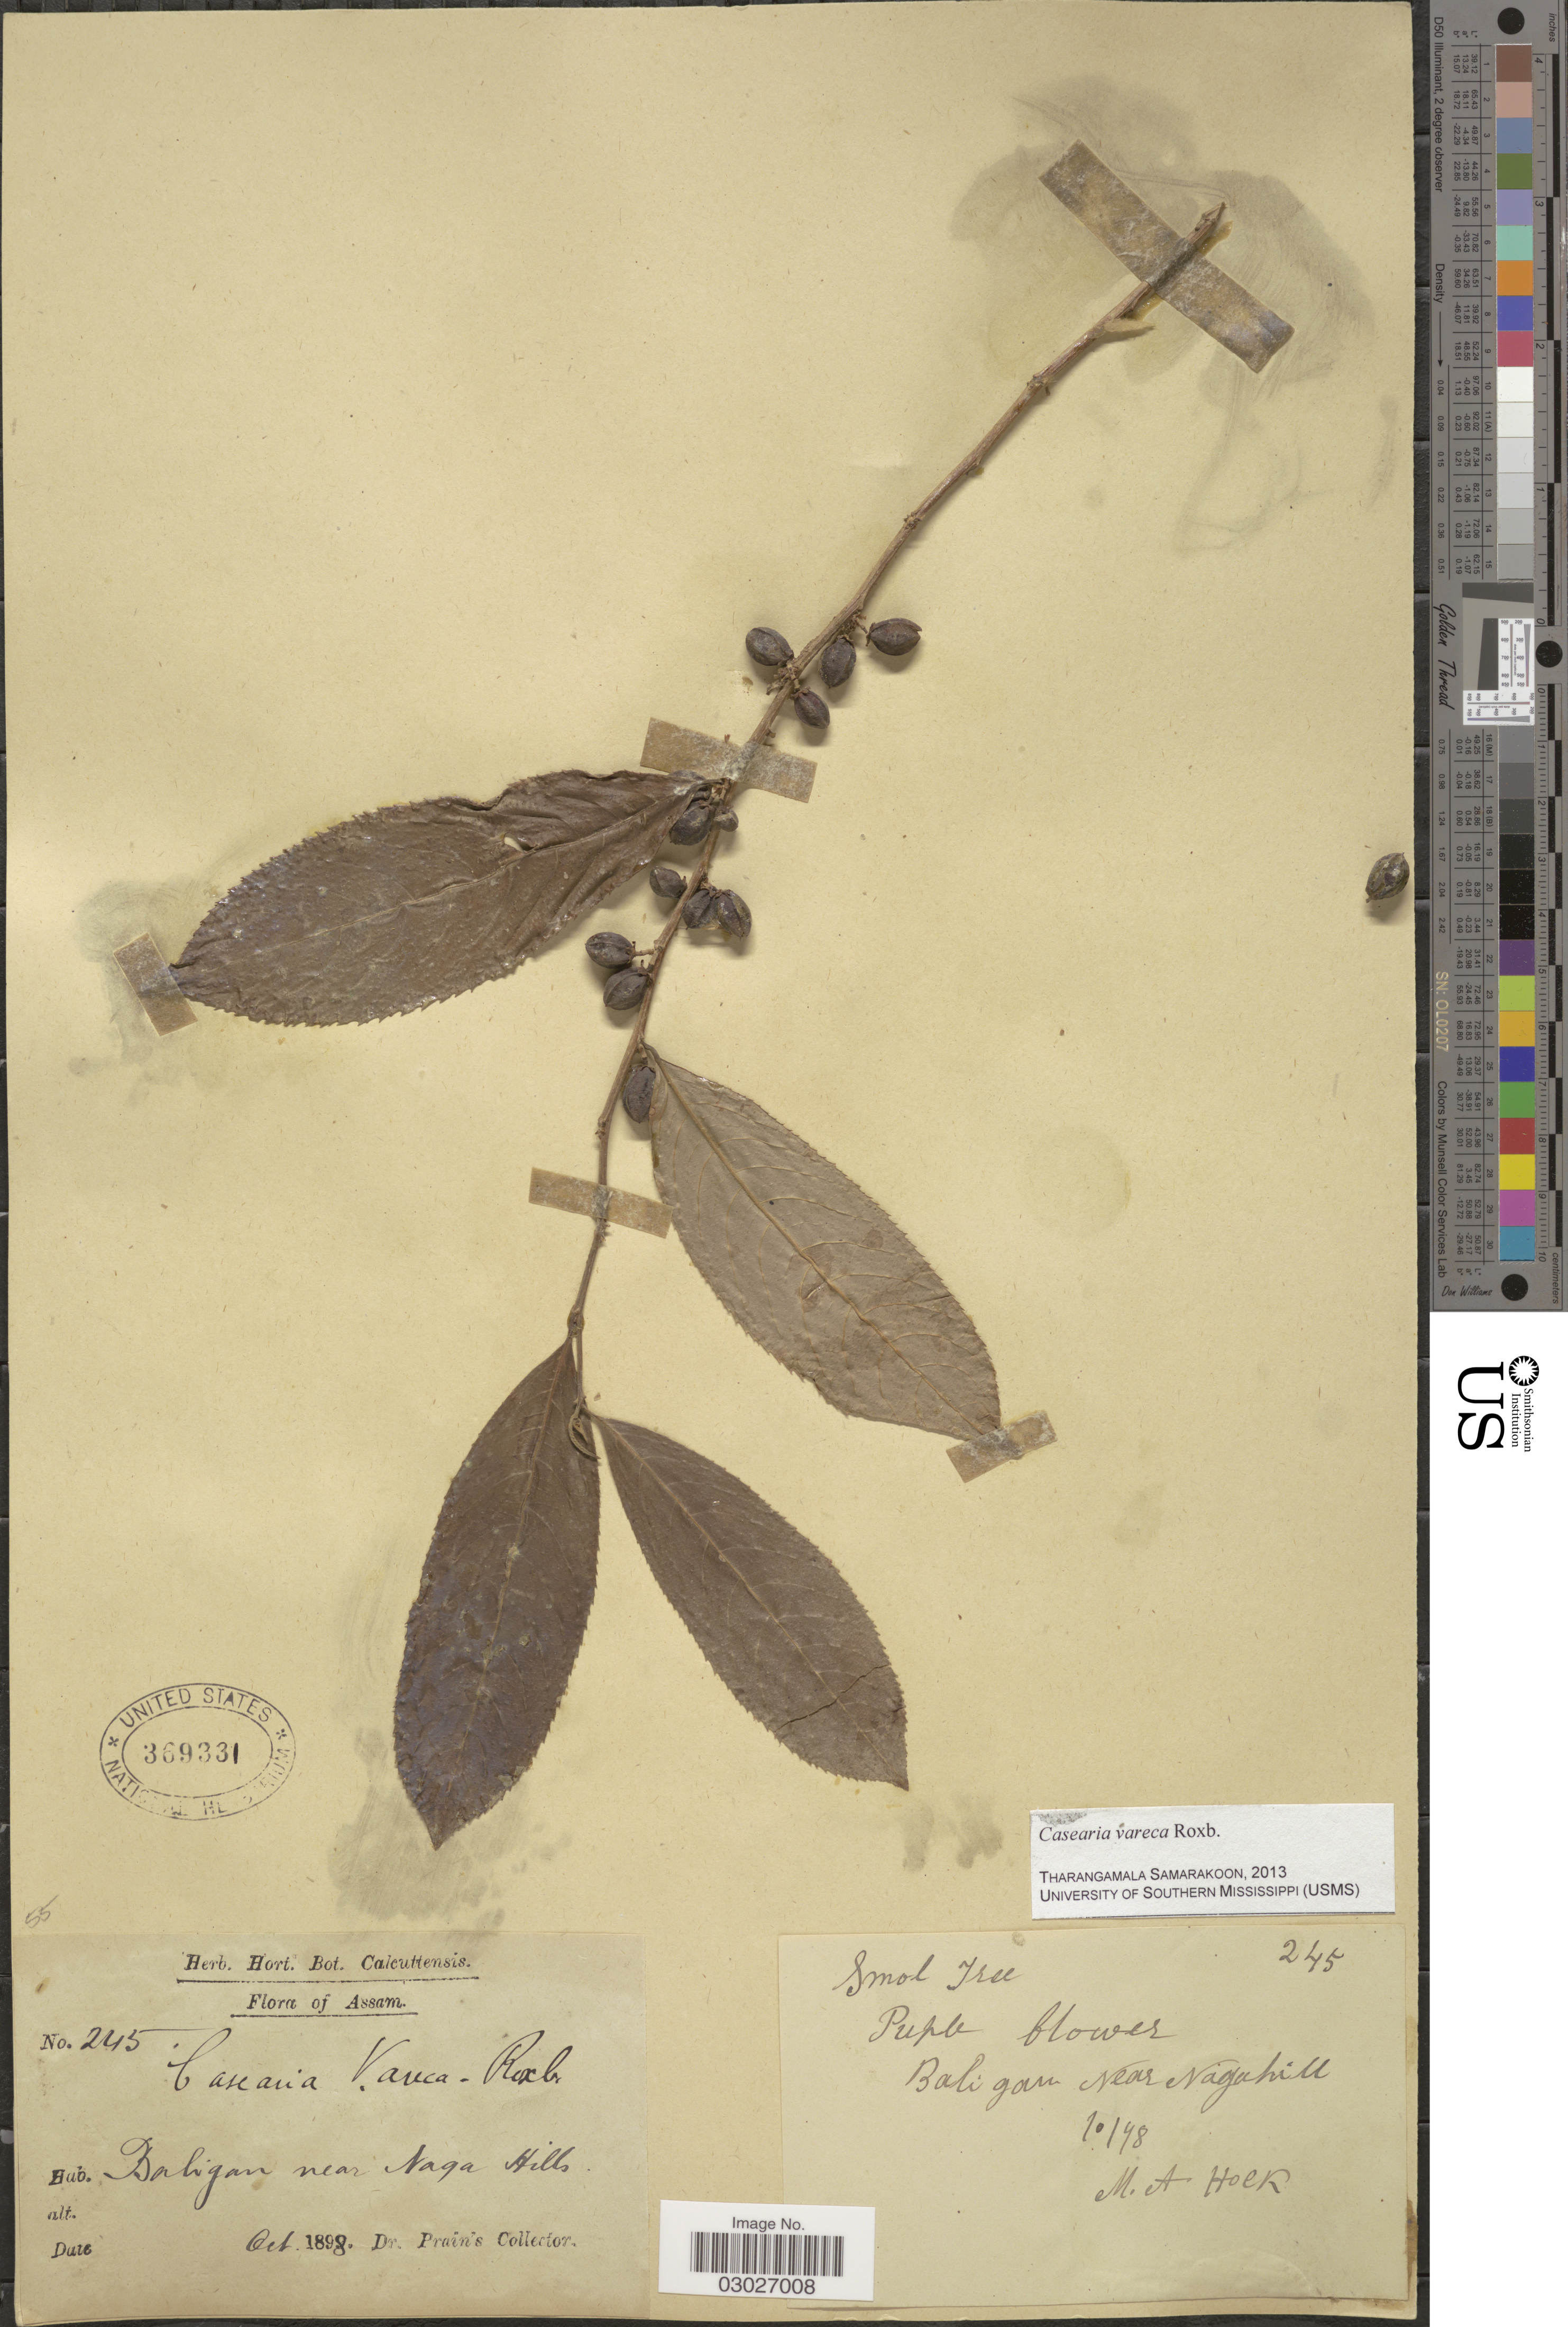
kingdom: Plantae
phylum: Tracheophyta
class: Magnoliopsida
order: Malpighiales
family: Salicaceae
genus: Casearia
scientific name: Casearia vareca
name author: Roxb.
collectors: Dr. Prain's collector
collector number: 245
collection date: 1898-10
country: India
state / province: Assam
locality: Baligan near Naga Hills.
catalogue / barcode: US 369331